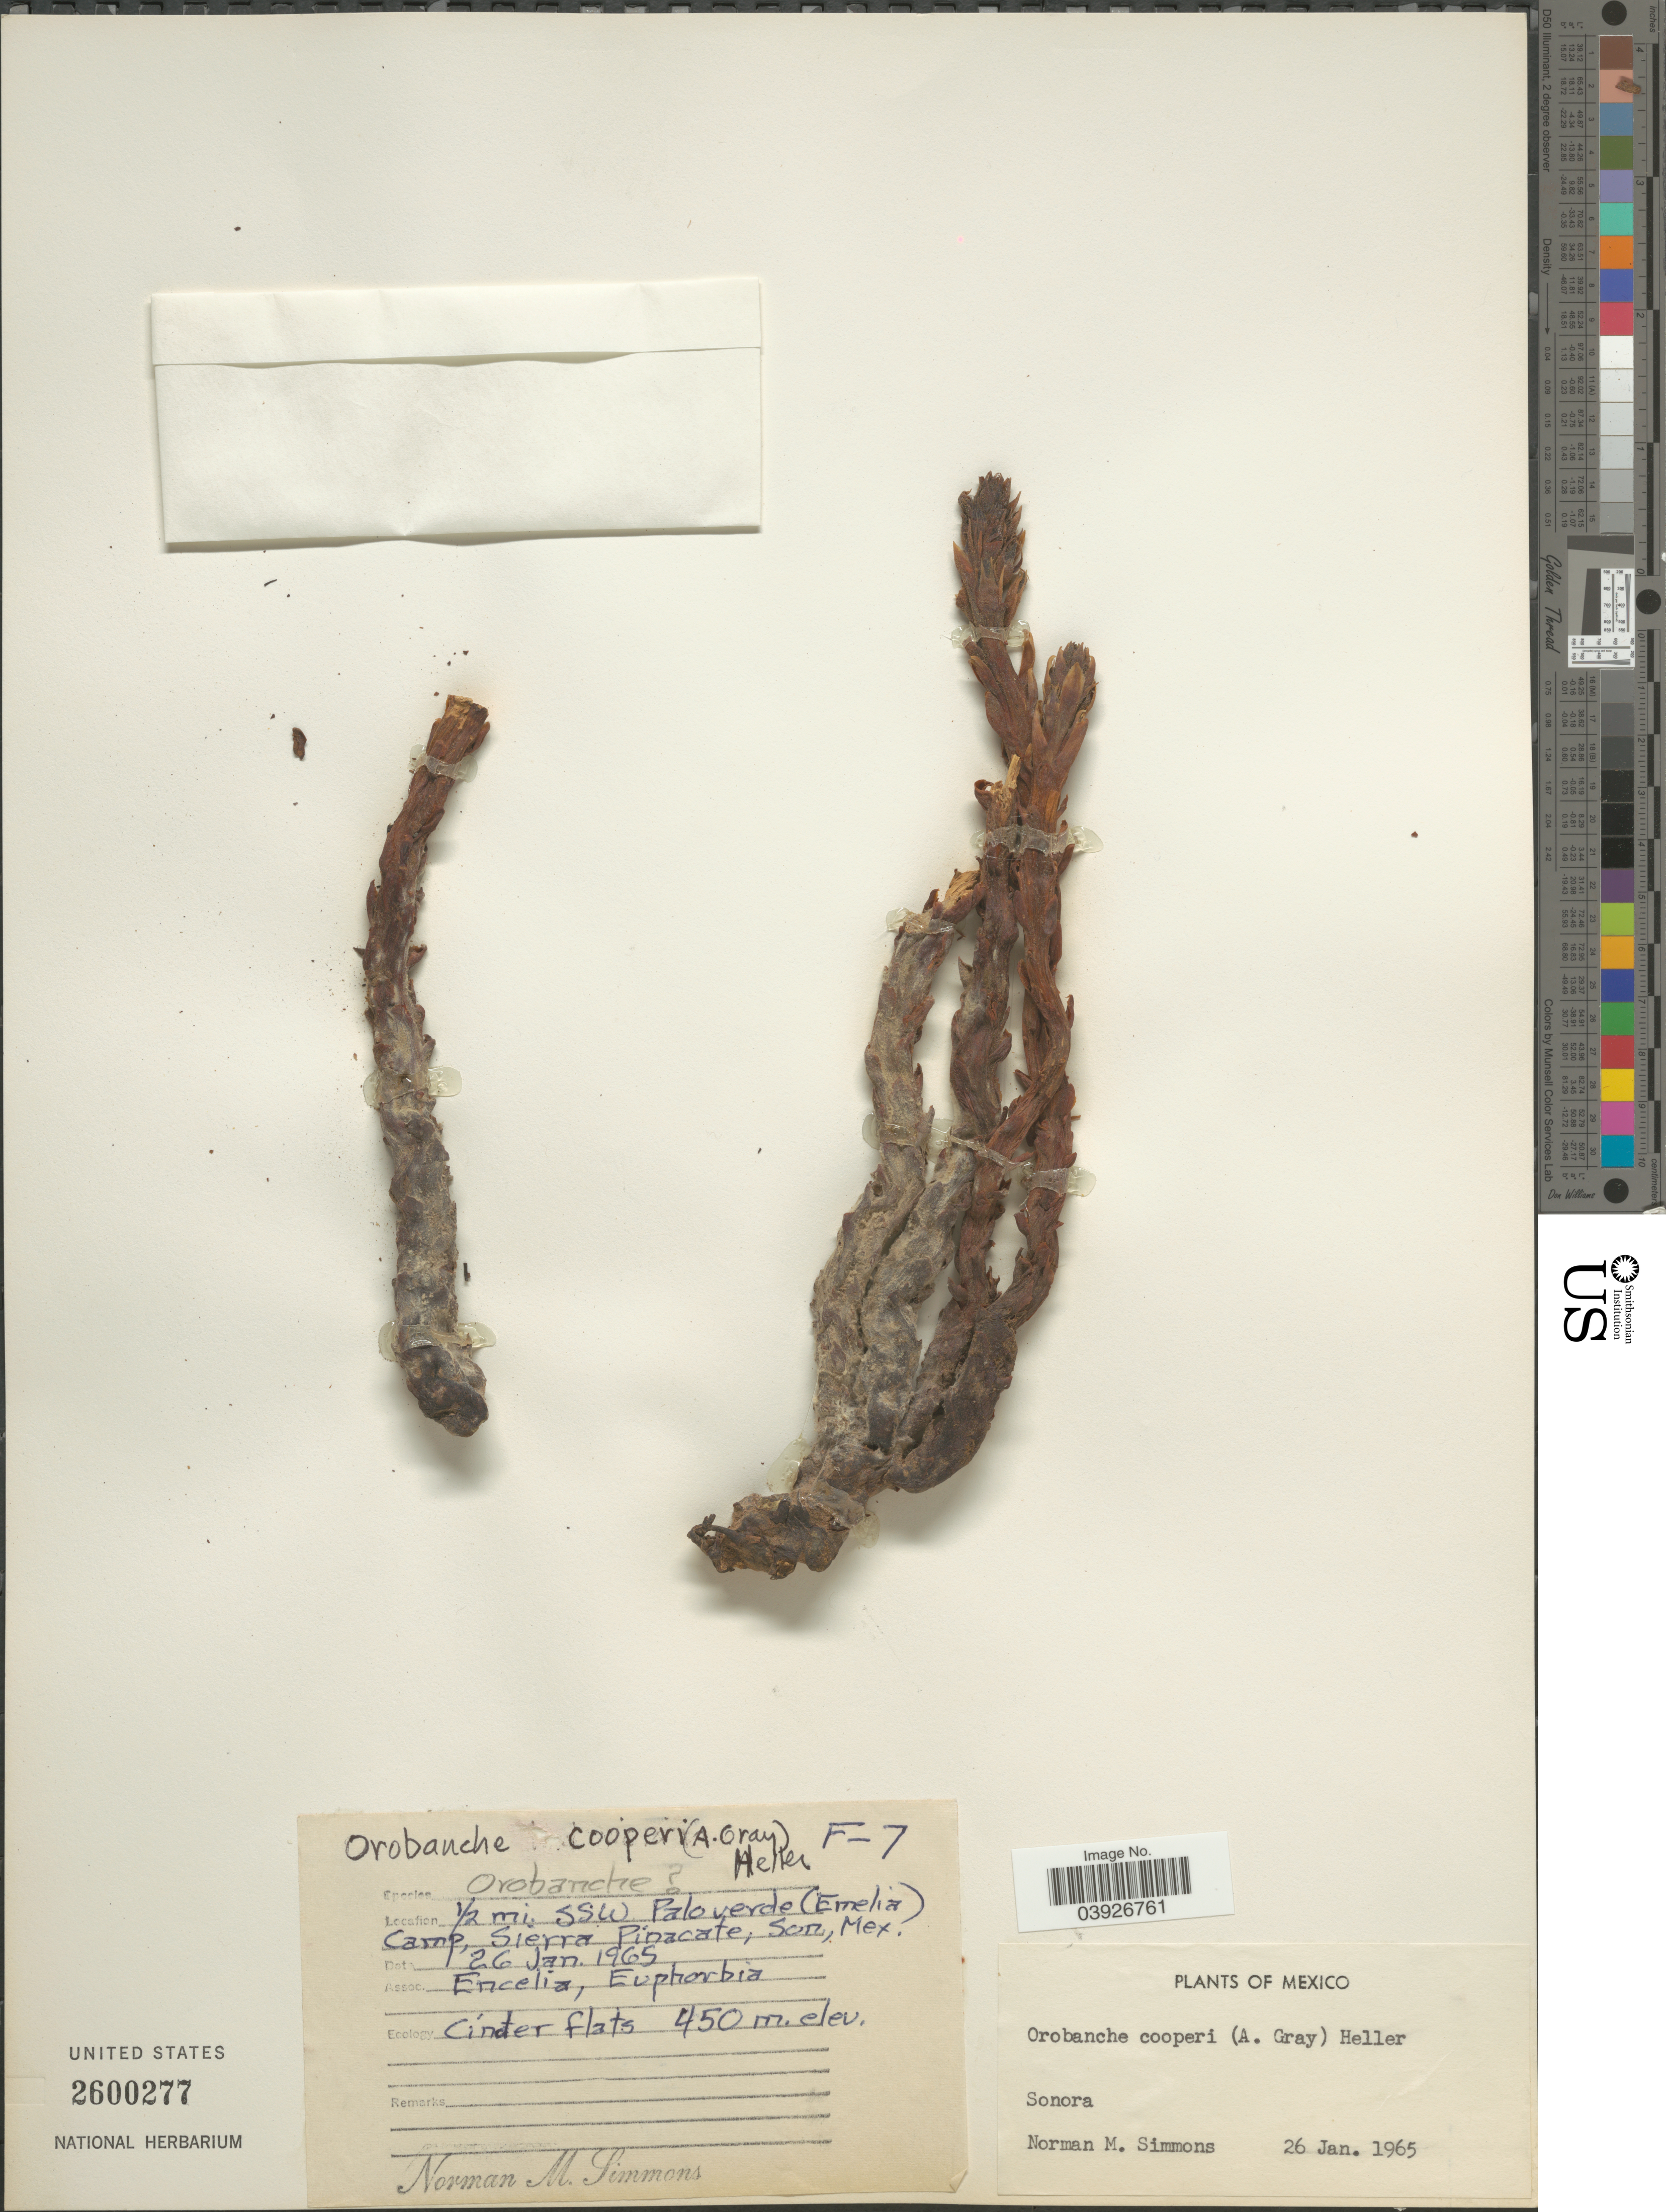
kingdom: Plantae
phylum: Tracheophyta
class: Magnoliopsida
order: Lamiales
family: Orobanchaceae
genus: Orobanche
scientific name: Orobanche cooperi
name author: (A. Gray) Heller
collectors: N. M. Simmons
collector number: F-7?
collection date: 1965-01-26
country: Mexico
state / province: Sonora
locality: ½ mi. SSW Palo verde (Emelia) Camp, Sierra Pinacate.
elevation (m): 450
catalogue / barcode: US 2600277